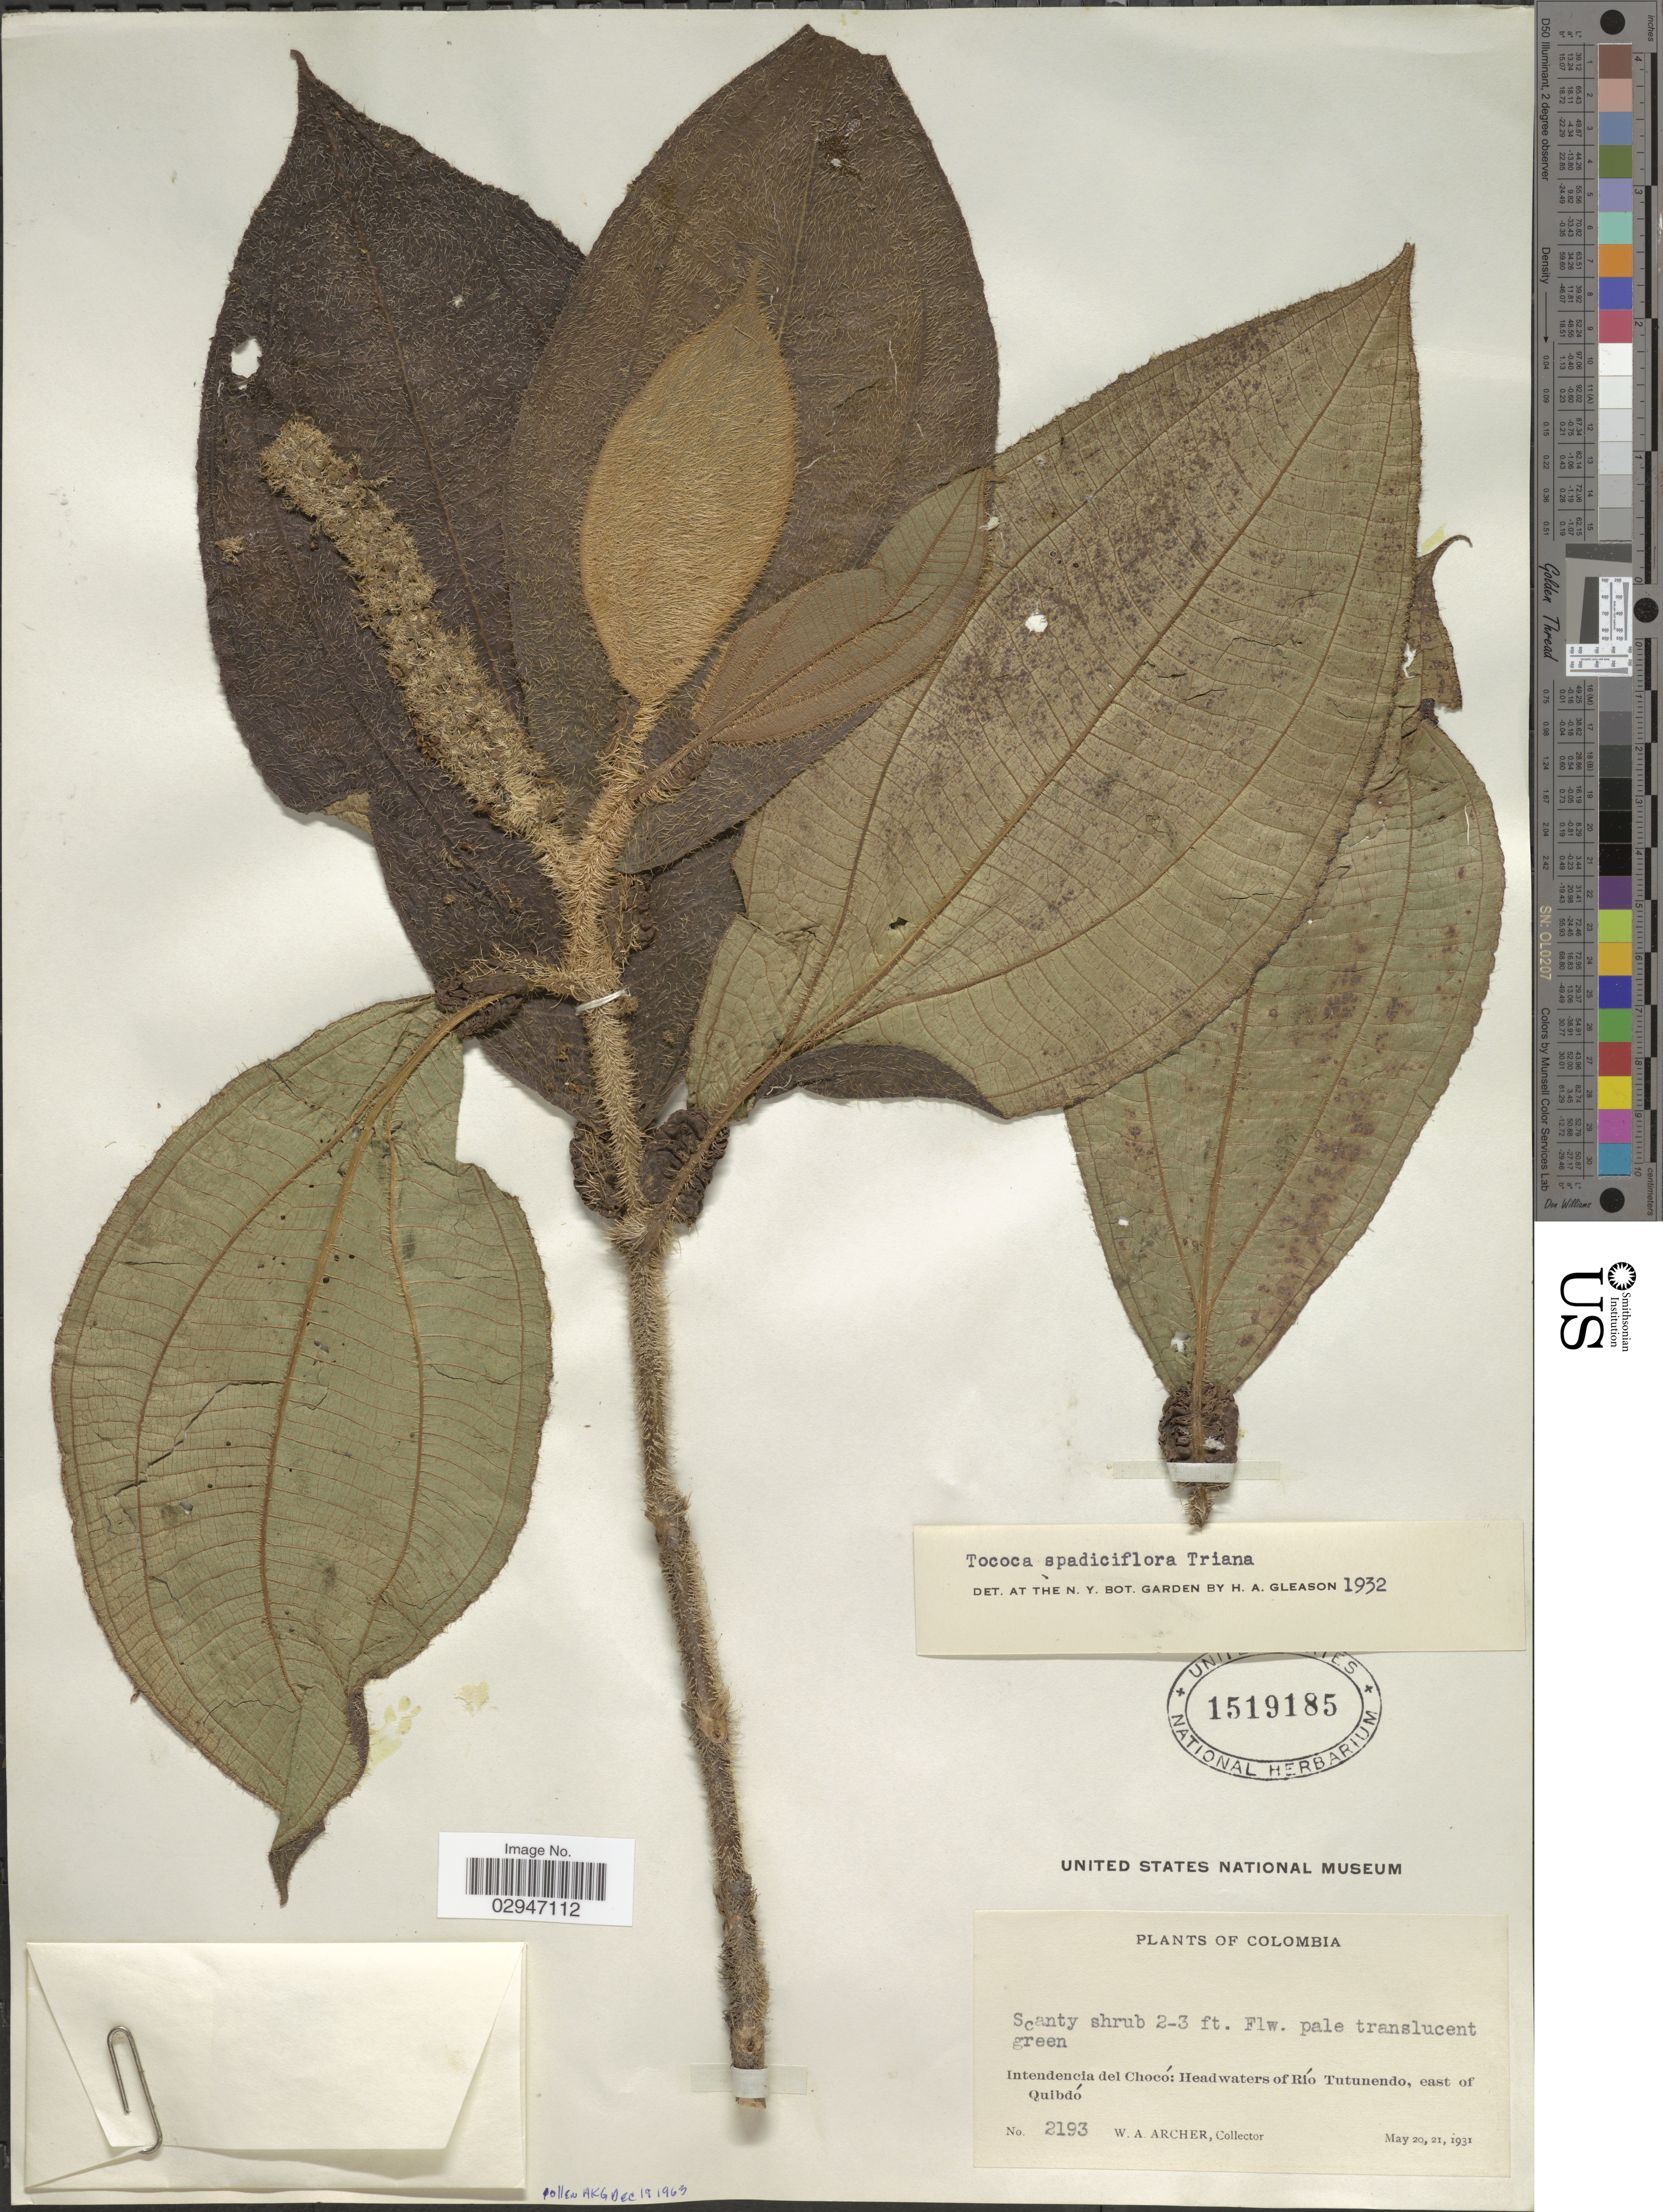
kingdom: Plantae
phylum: Tracheophyta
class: Magnoliopsida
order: Myrtales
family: Melastomataceae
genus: Tococa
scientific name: Tococa spadiciflora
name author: Triana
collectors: W. Archer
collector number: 2193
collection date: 1931-05-20/1931-05-21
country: Colombia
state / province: Chocó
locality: Intendencia del Chocó: Headwaters of Río Tutunendo, east of Quibdó.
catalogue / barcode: US 1519185